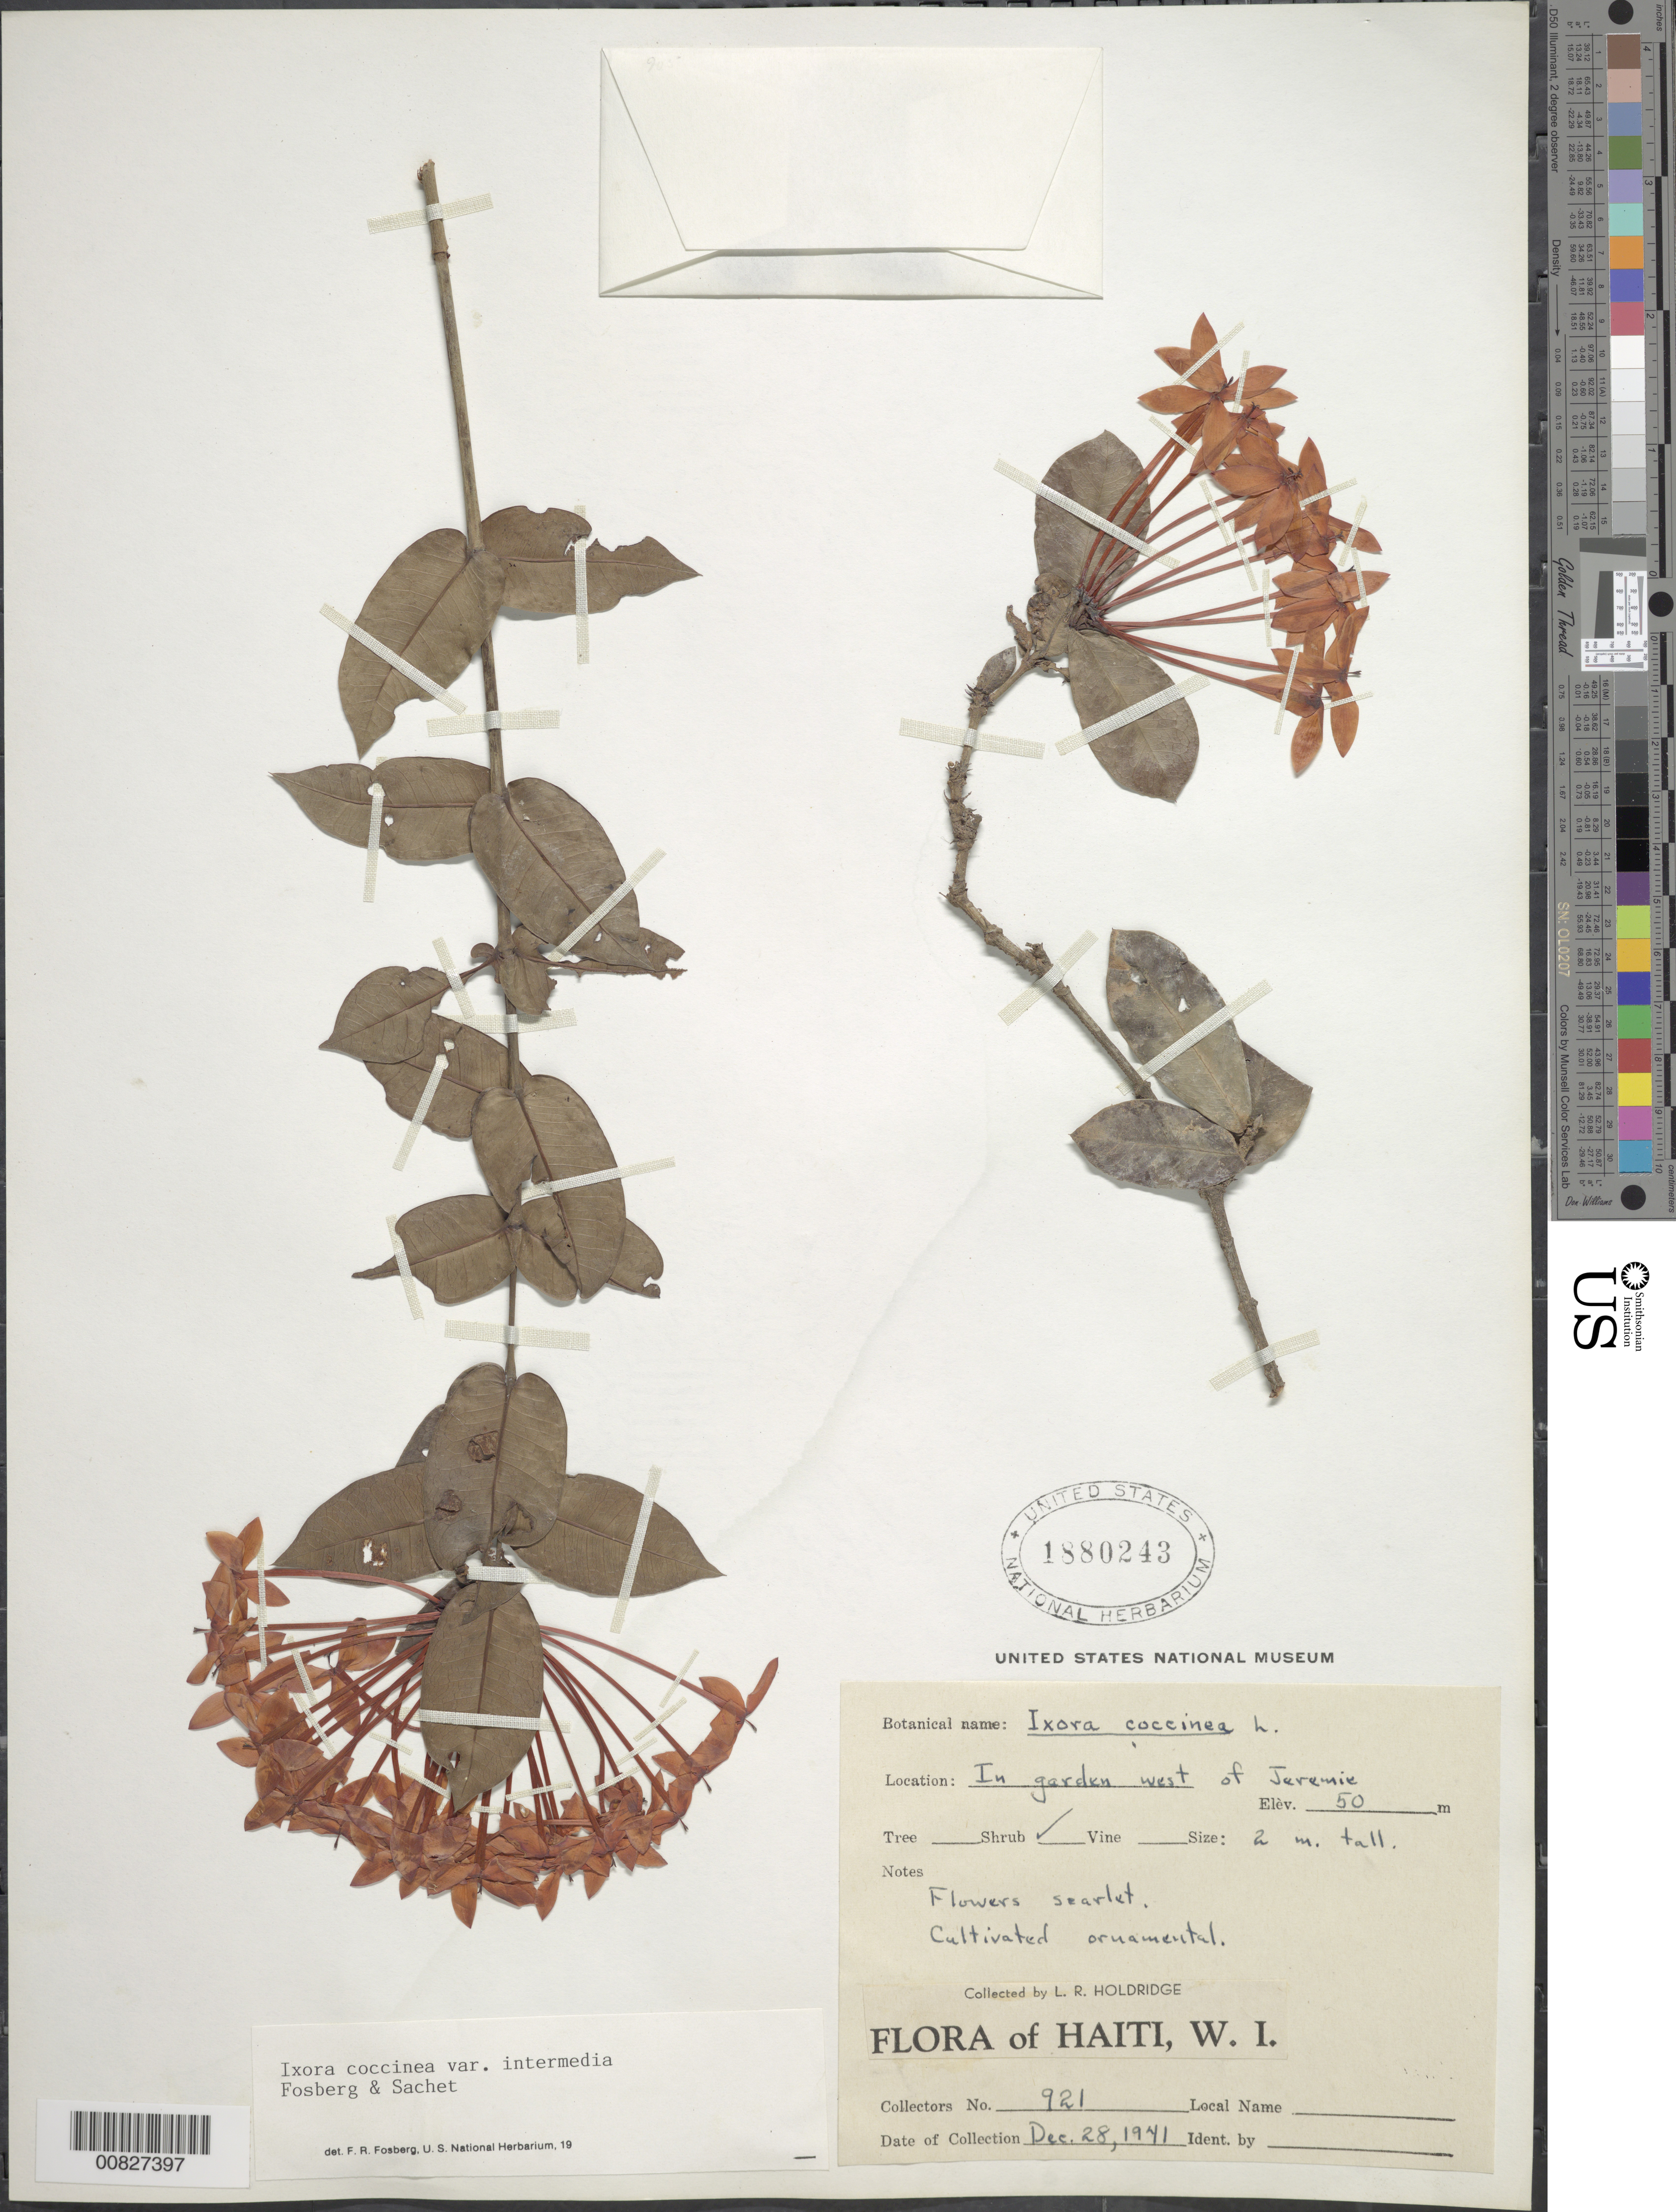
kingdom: Plantae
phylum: Tracheophyta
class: Magnoliopsida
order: Gentianales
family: Rubiaceae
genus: Ixora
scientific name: Ixora coccinea var. coccinea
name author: L.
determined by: Fosberg, F. R.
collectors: L. Holdridge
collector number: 921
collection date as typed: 28 Dec 1941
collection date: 1941-12-28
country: Haiti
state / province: Grand'Anse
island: Hispaniola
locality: W of Jérémie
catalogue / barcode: US 1880243